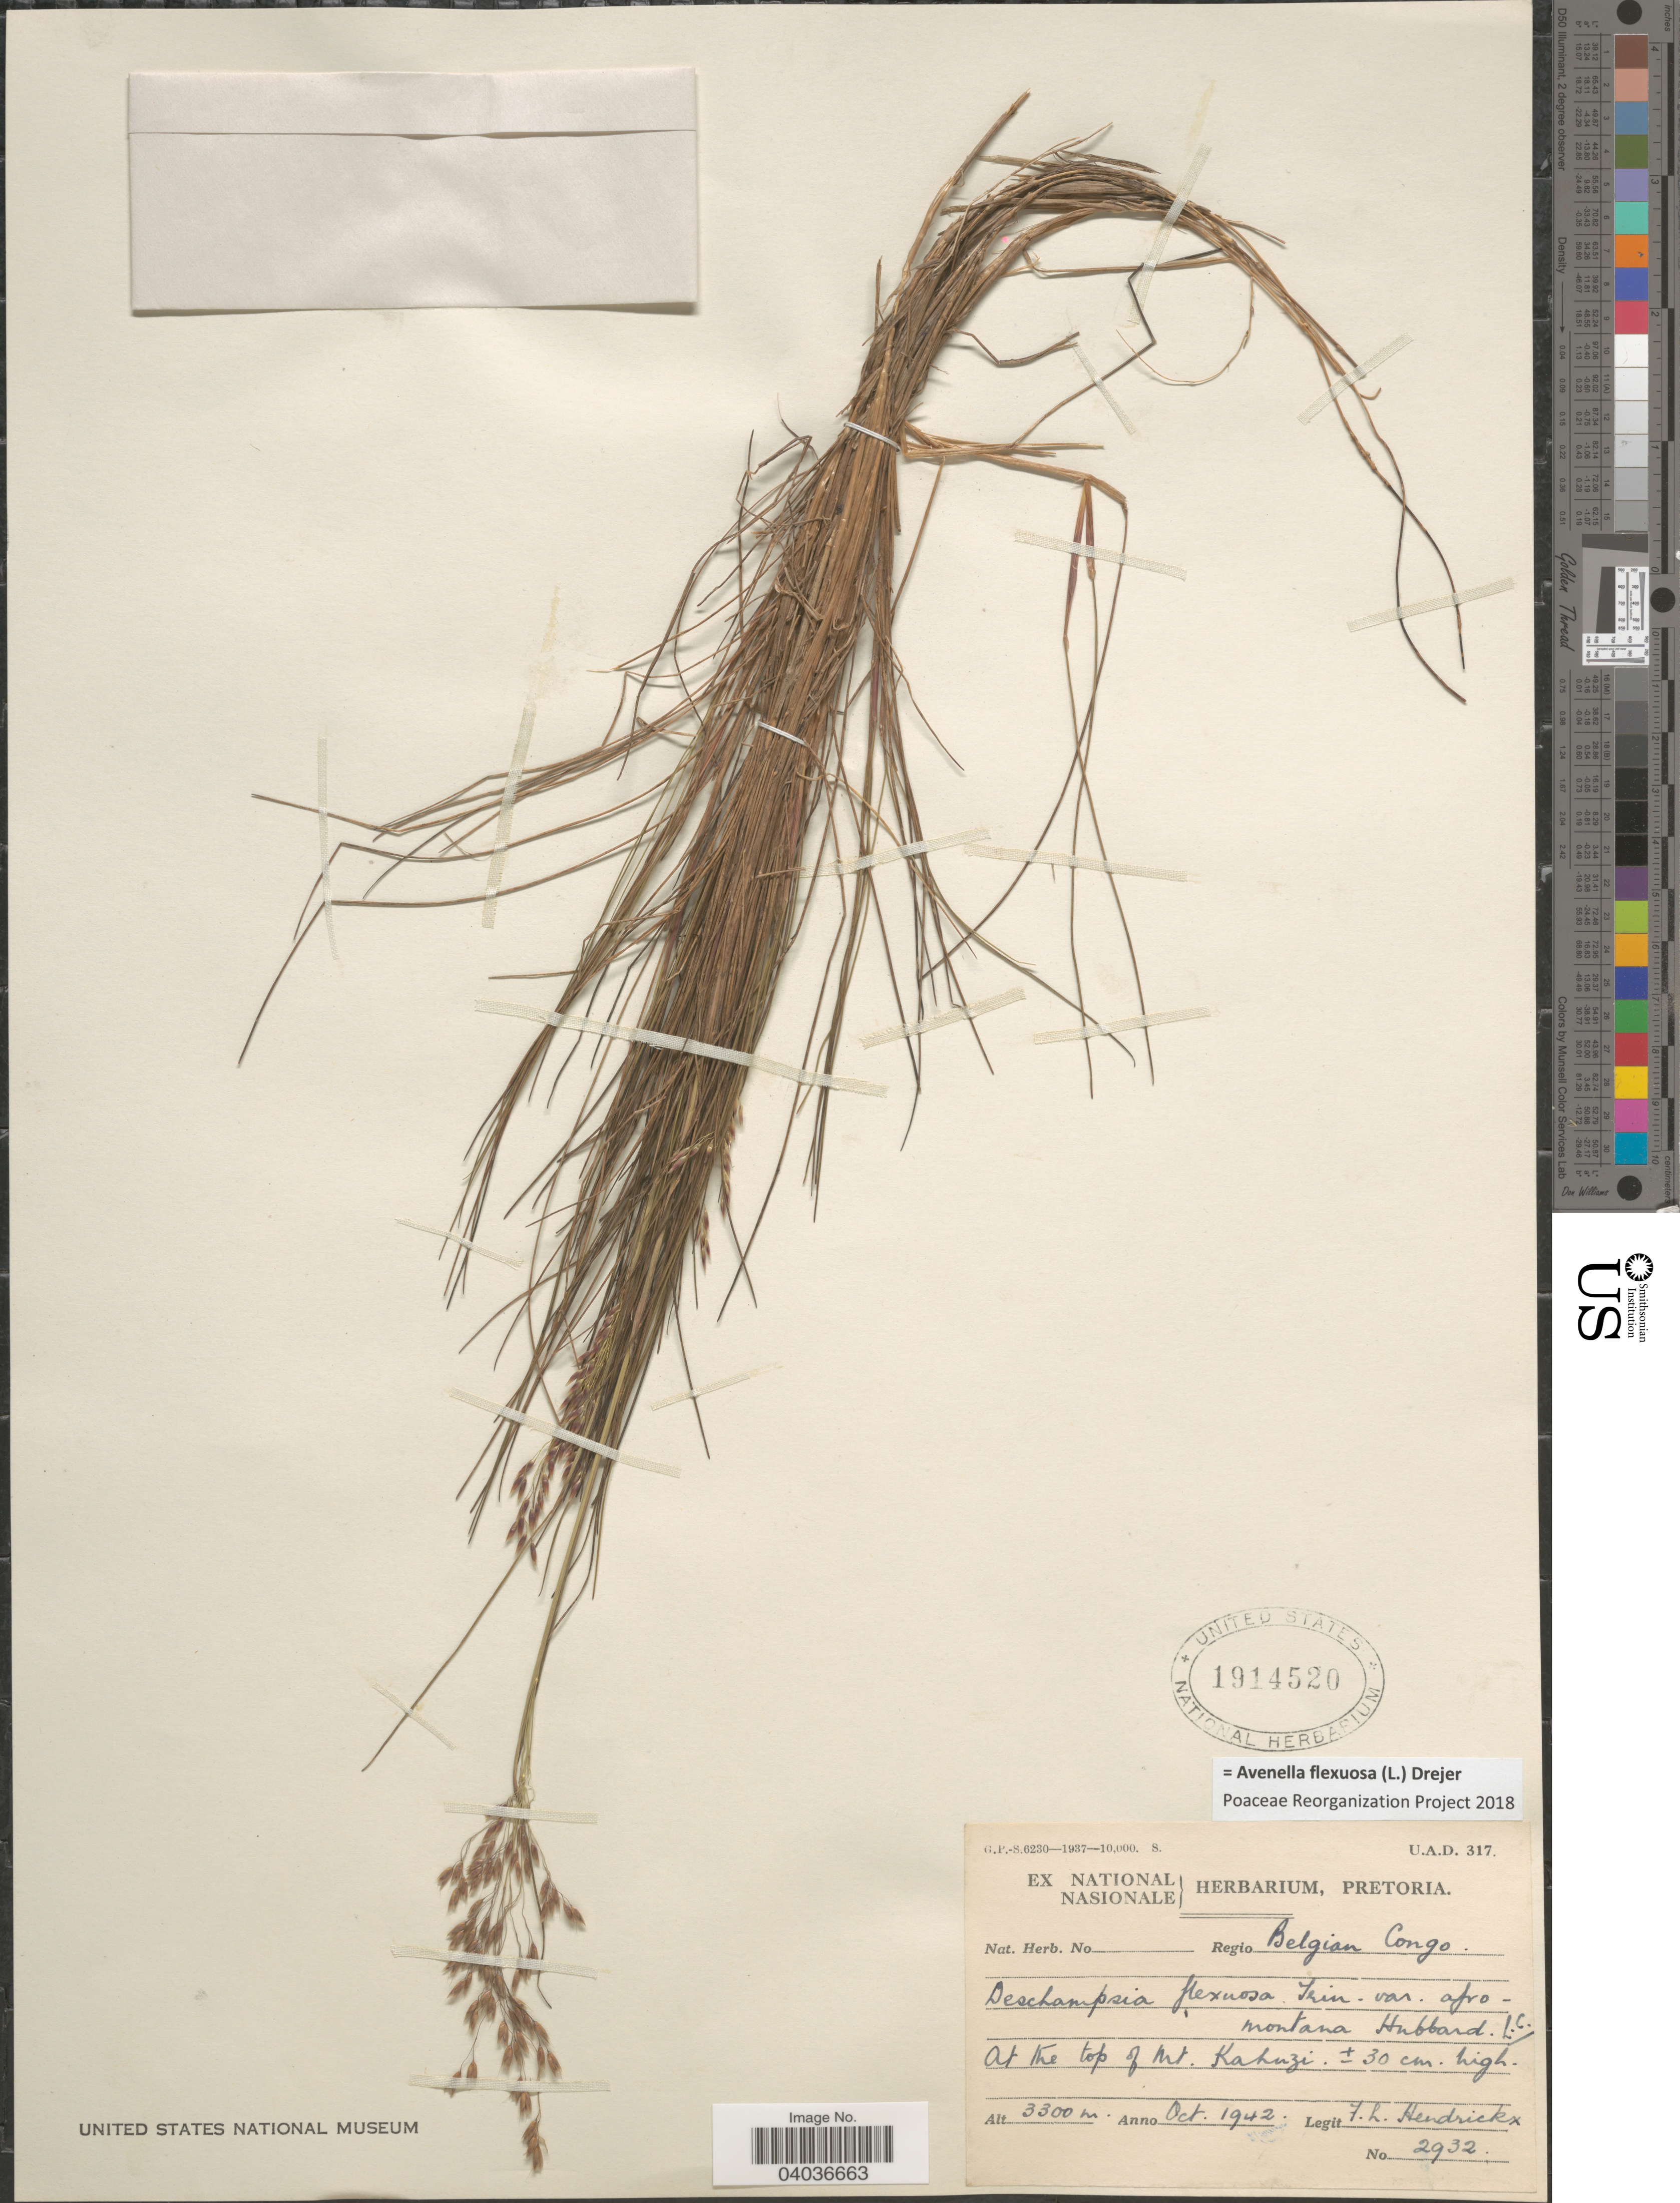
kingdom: Plantae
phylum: Tracheophyta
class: Liliopsida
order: Poales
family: Poaceae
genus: Avenella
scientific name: Avenella flexuosa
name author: (L.) Drejer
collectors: F. Hendrickx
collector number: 2932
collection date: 1942-10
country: Congo, Democratic Republic of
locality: Regio Belgian Congo. At the top of Mt. Kahuzi.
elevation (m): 3300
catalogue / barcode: US 1914520